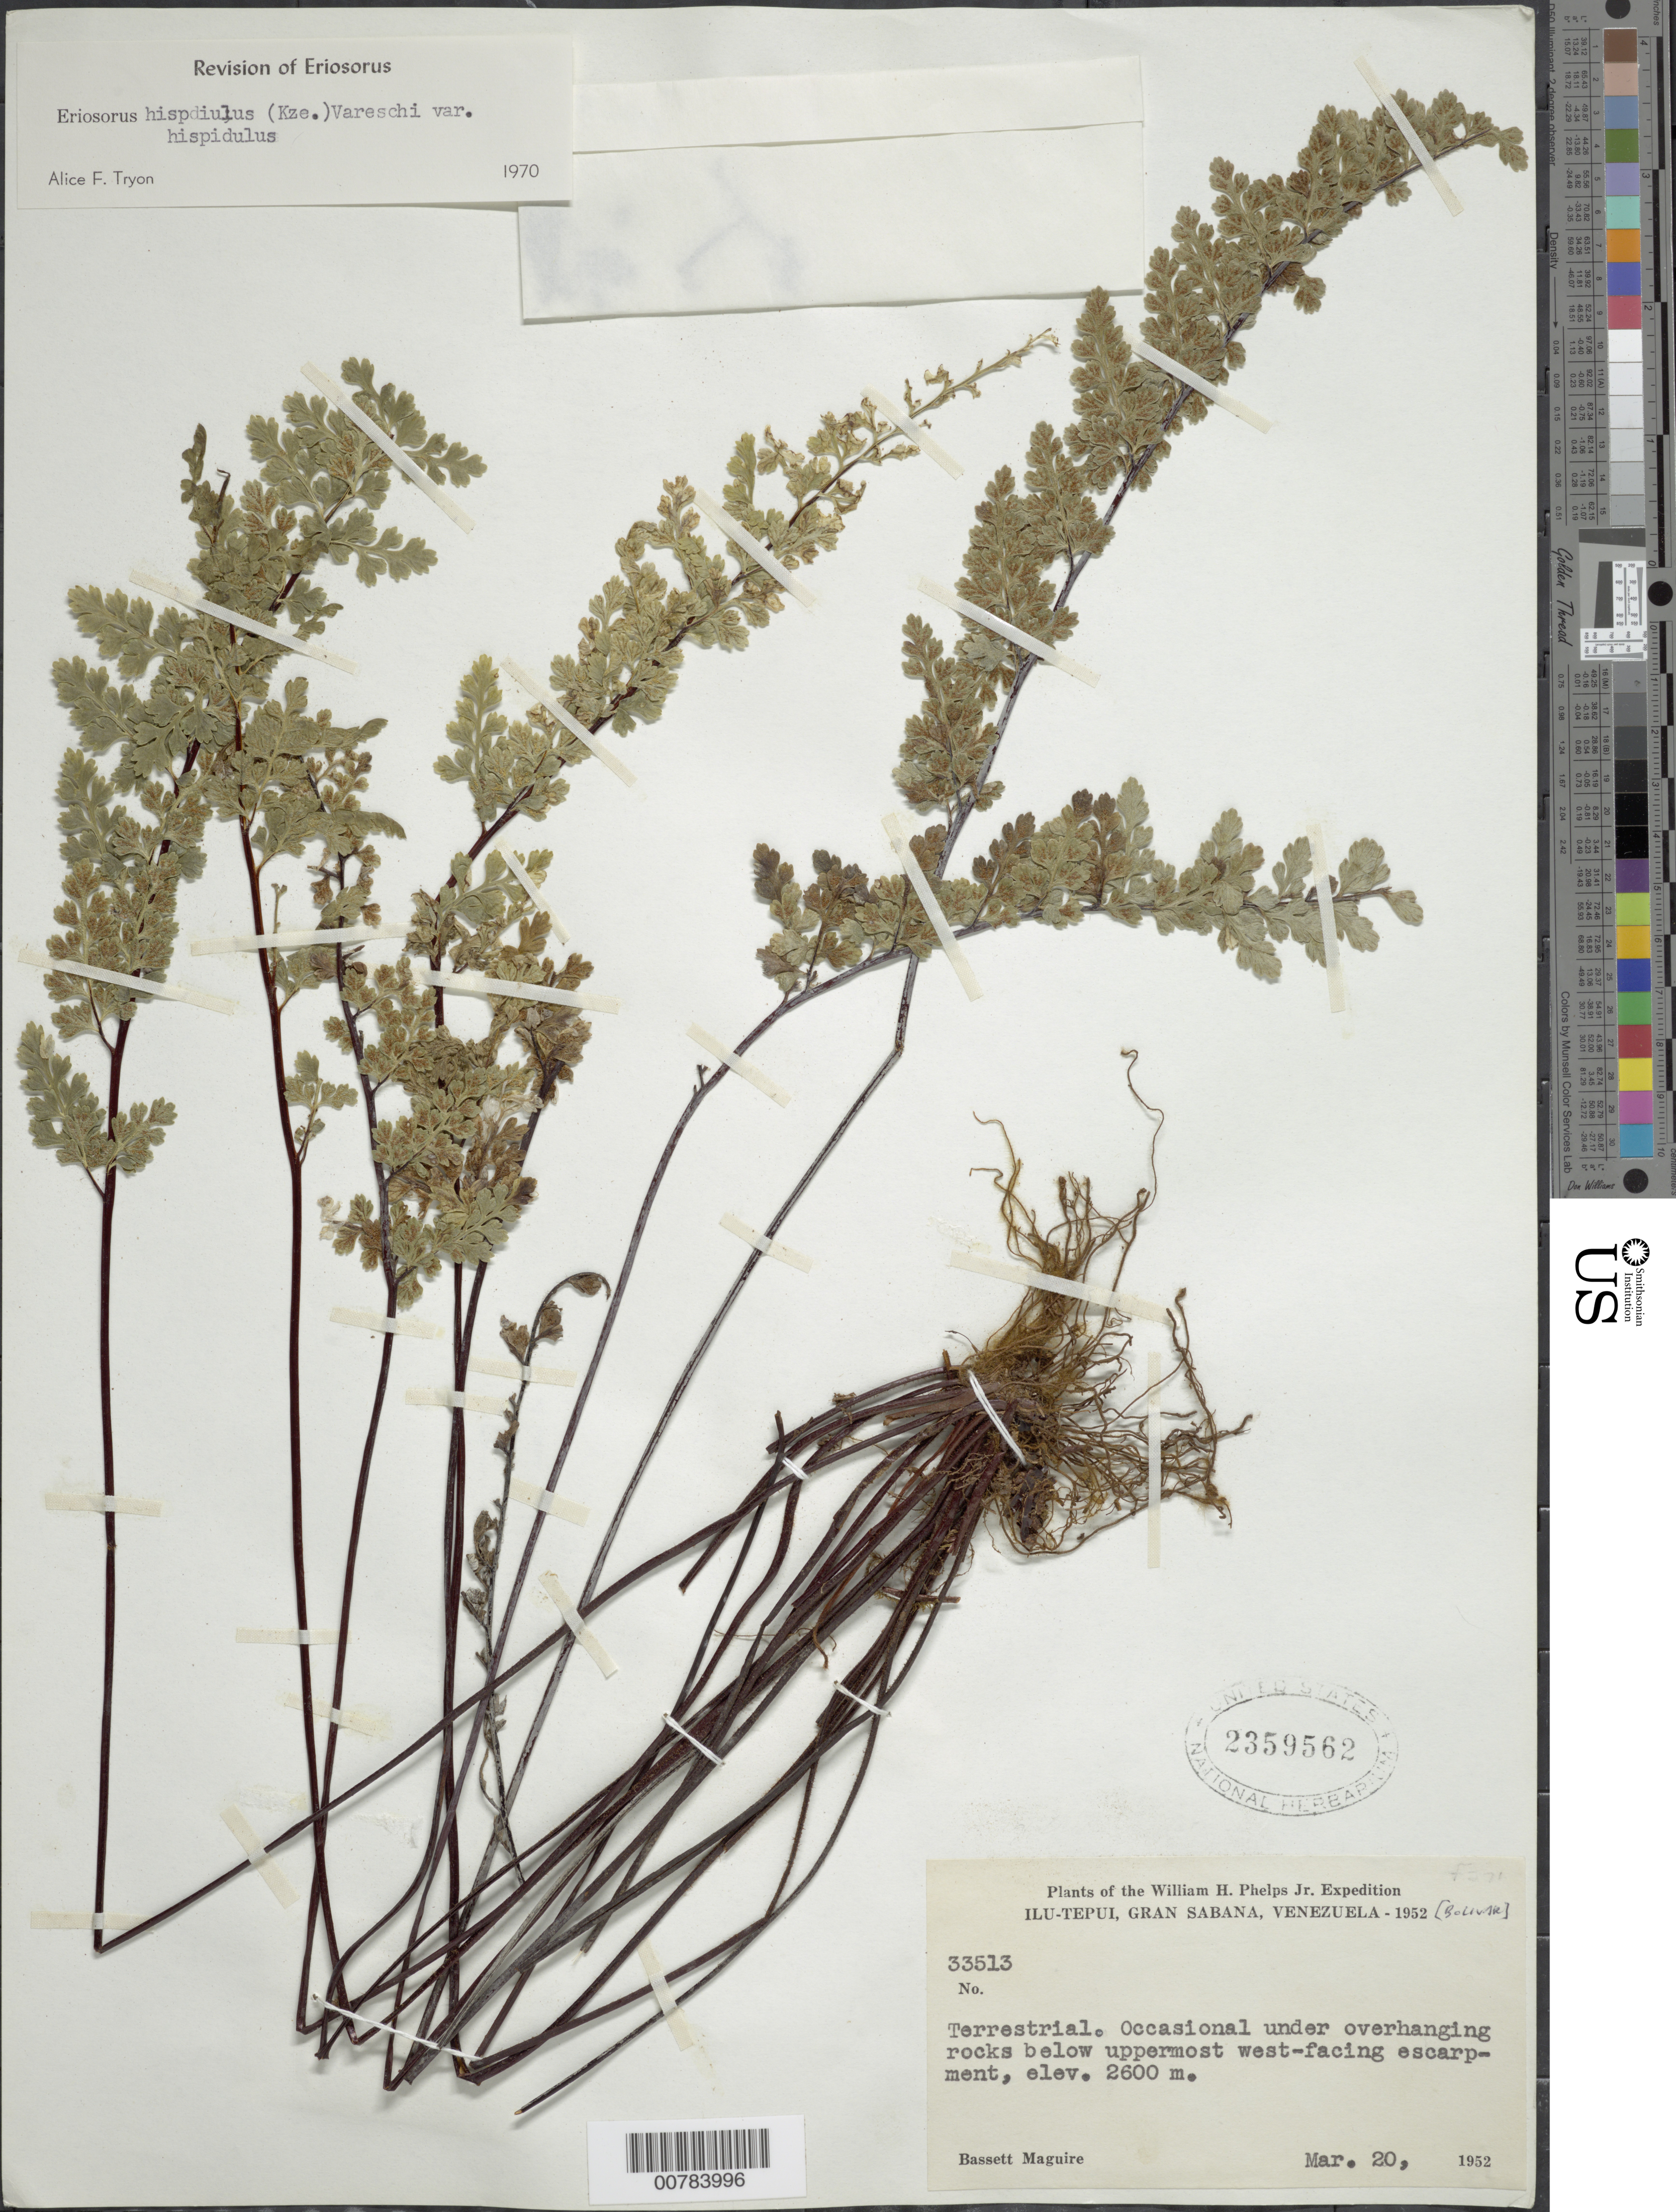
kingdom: Plantae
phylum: Tracheophyta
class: Polypodiopsida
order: Polypodiales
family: Pteridaceae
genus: Jamesonia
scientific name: Jamesonia hispidula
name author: Kunze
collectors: B. Maguire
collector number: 33513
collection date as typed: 20-Mar-52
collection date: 1952-03-20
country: Venezuela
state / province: Bolívar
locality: Gran Sabana, Ilu-tepuí, slopes below uppermost west-facing escarpment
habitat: Under overhanging rocks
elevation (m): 2600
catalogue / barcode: US 2359562